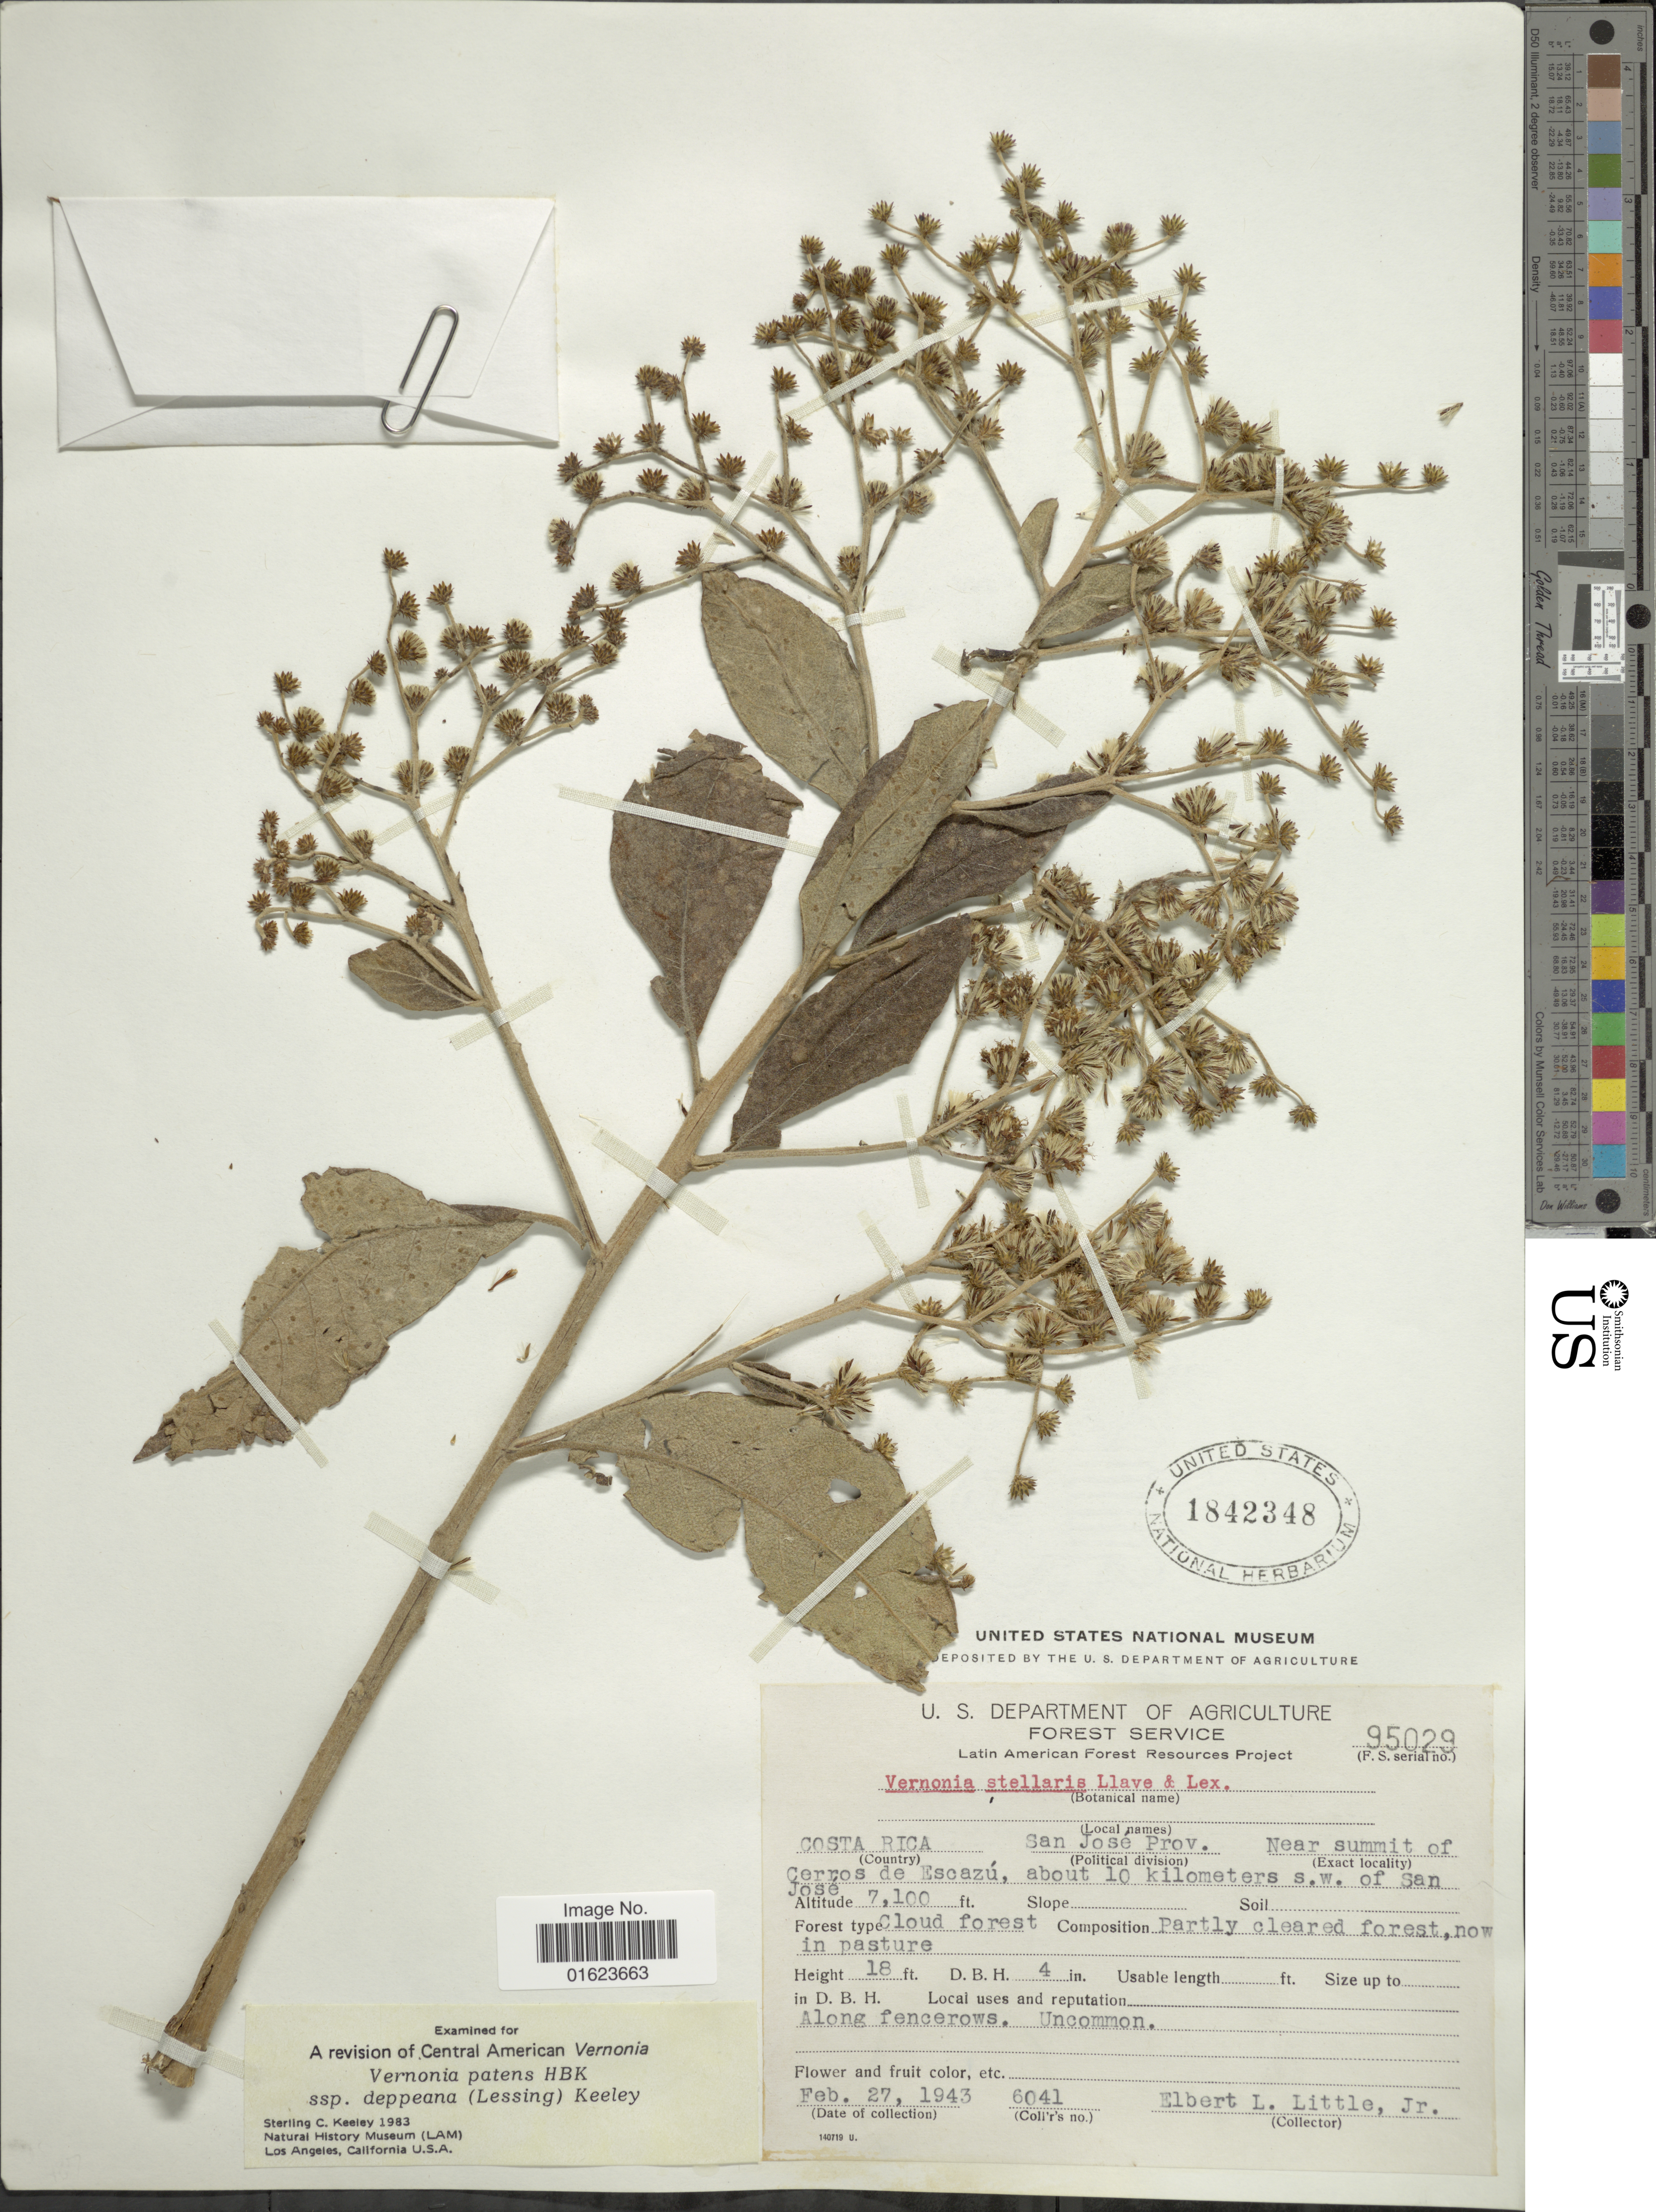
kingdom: Plantae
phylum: Tracheophyta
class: Magnoliopsida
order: Asterales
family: Asteraceae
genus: Vernonanthura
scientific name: Vernonanthura deppeana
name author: (Less.) H. Rob.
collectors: E. L. Little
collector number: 6041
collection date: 1943-02-27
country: Costa Rica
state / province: San José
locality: Costa Rica, San Jose Prov. Near Summit of Cerros de Escazu, about 10 kilometers s.w. of San Jose.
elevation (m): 2164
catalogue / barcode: US 1842348